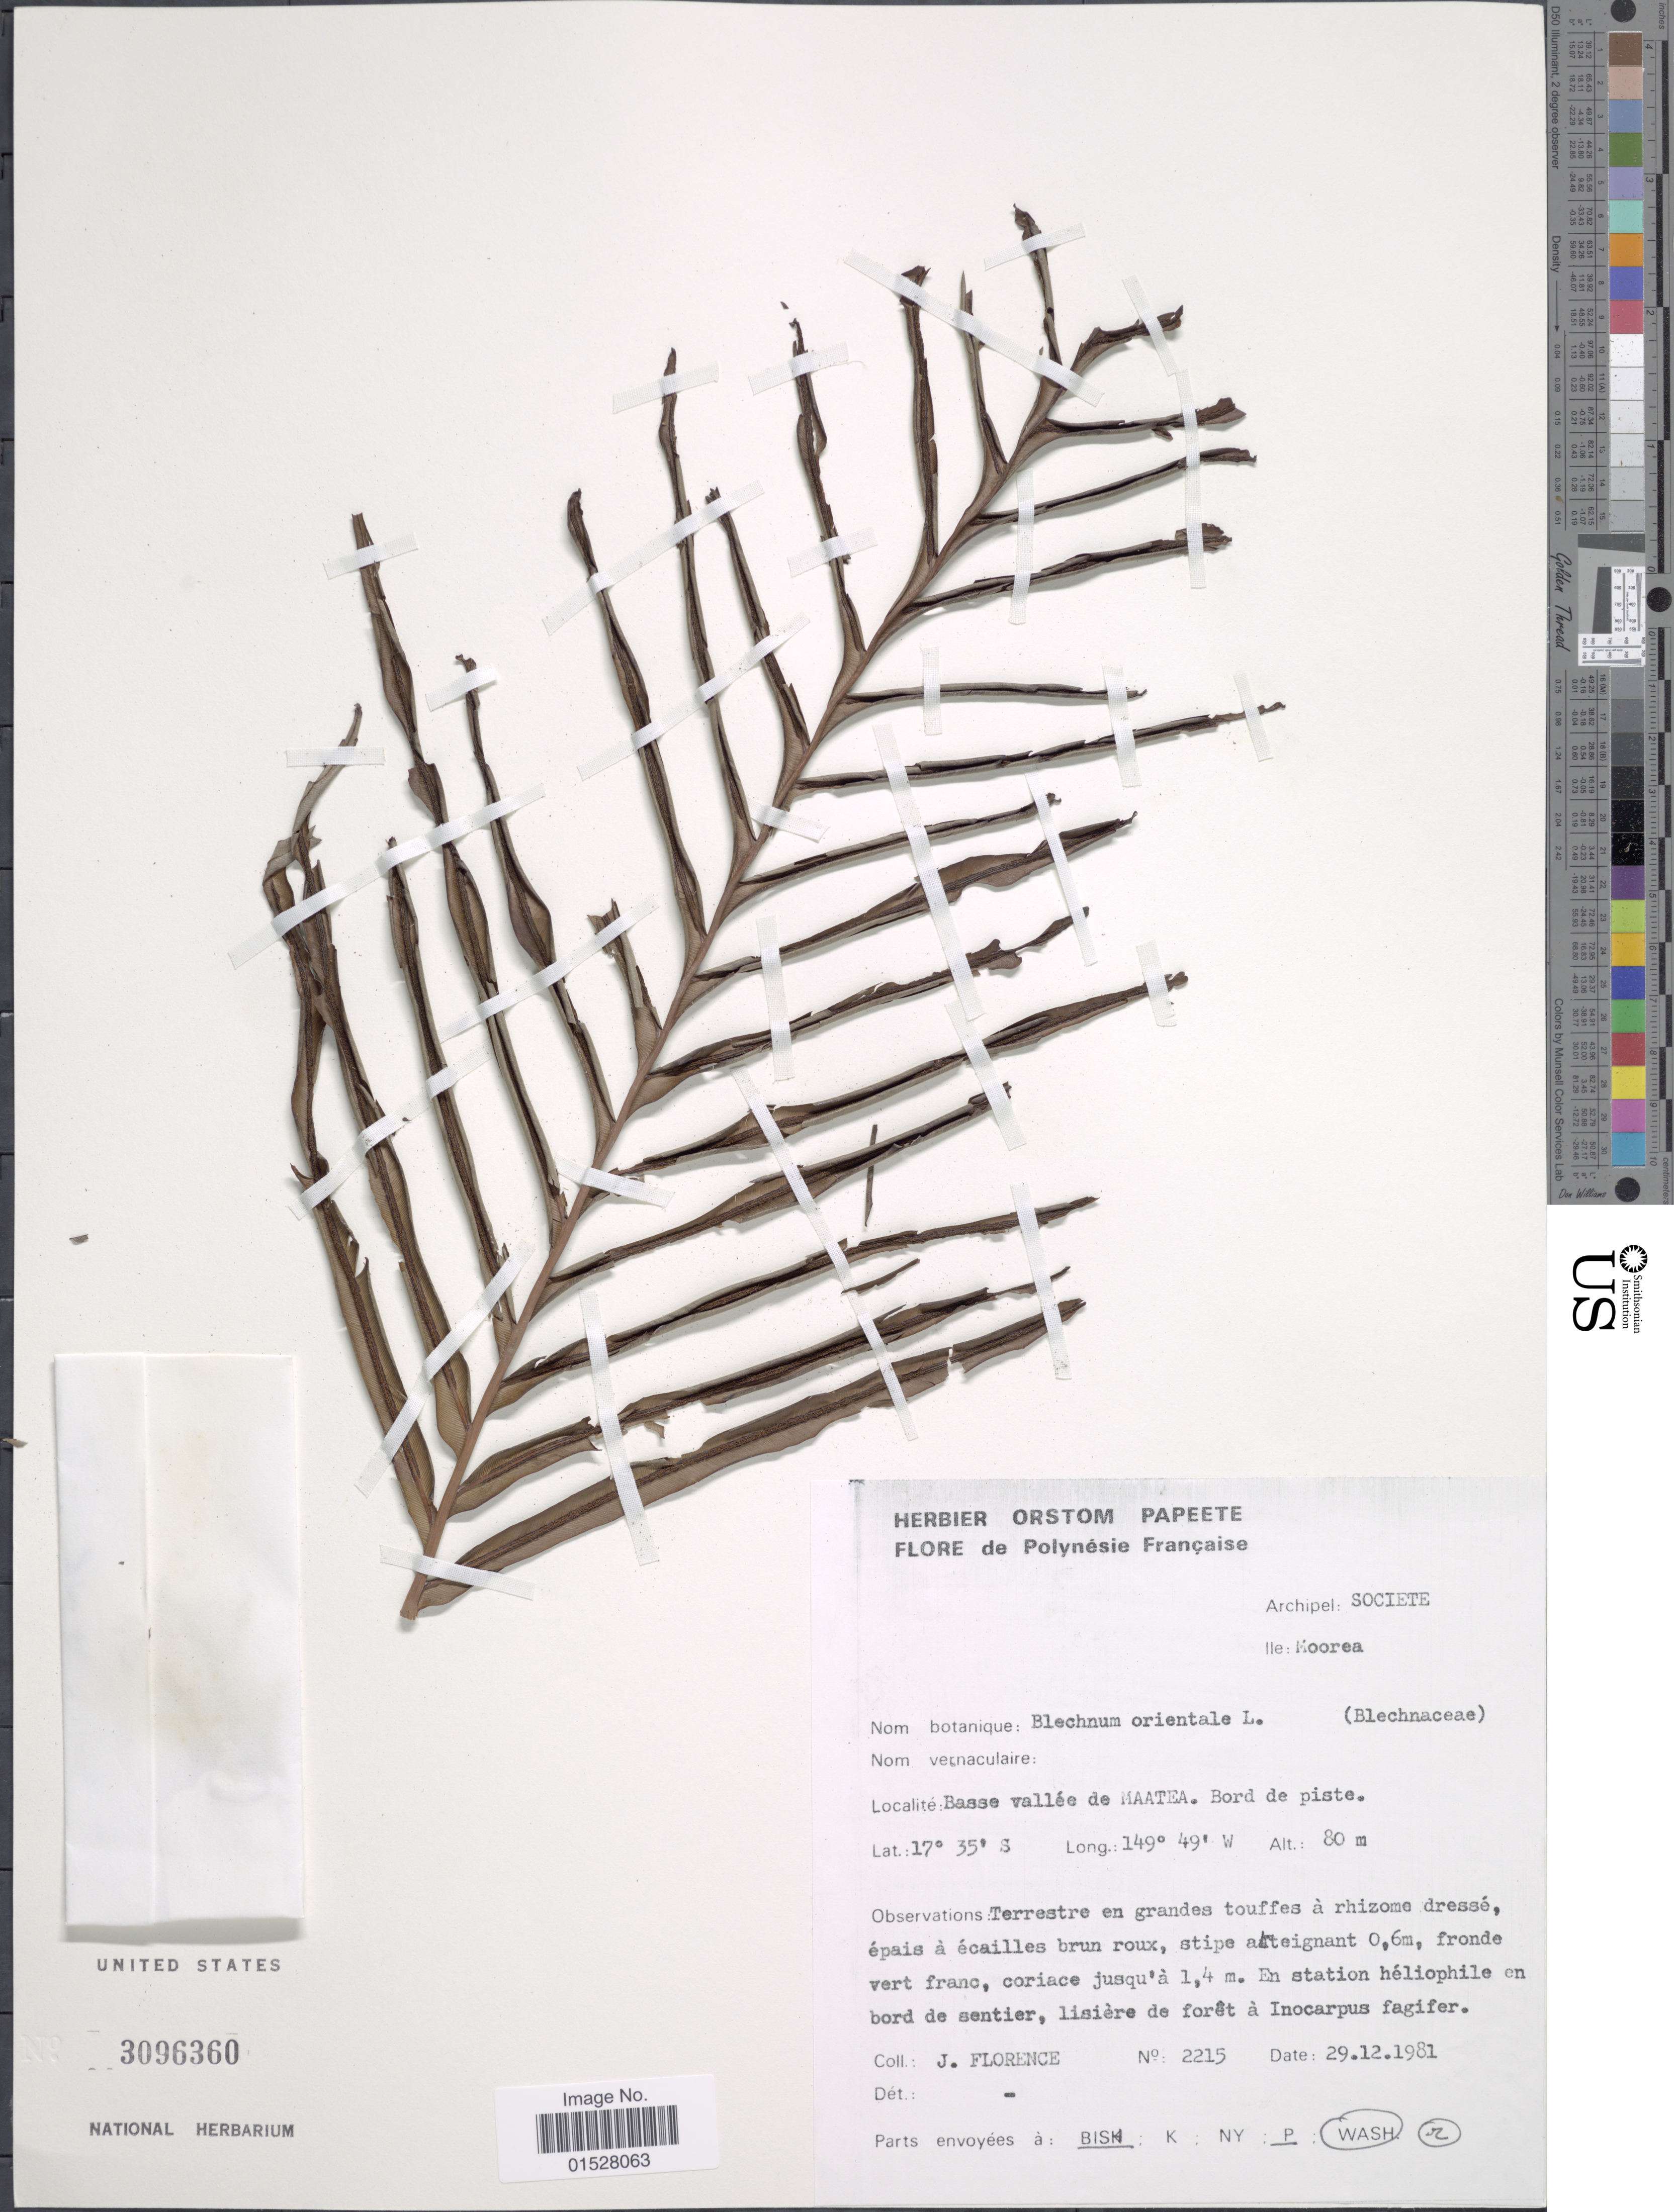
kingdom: Plantae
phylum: Tracheophyta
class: Polypodiopsida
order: Polypodiales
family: Blechnaceae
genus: Blechnum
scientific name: Blechnum orientale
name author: L.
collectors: J. Florence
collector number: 2215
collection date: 1981-12-29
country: French Polynesia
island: Moorea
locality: Archipel: Societe, Ile: Moorea, Basse vallée de Maatea, Bord de piste.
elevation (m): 80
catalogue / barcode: US 3096360